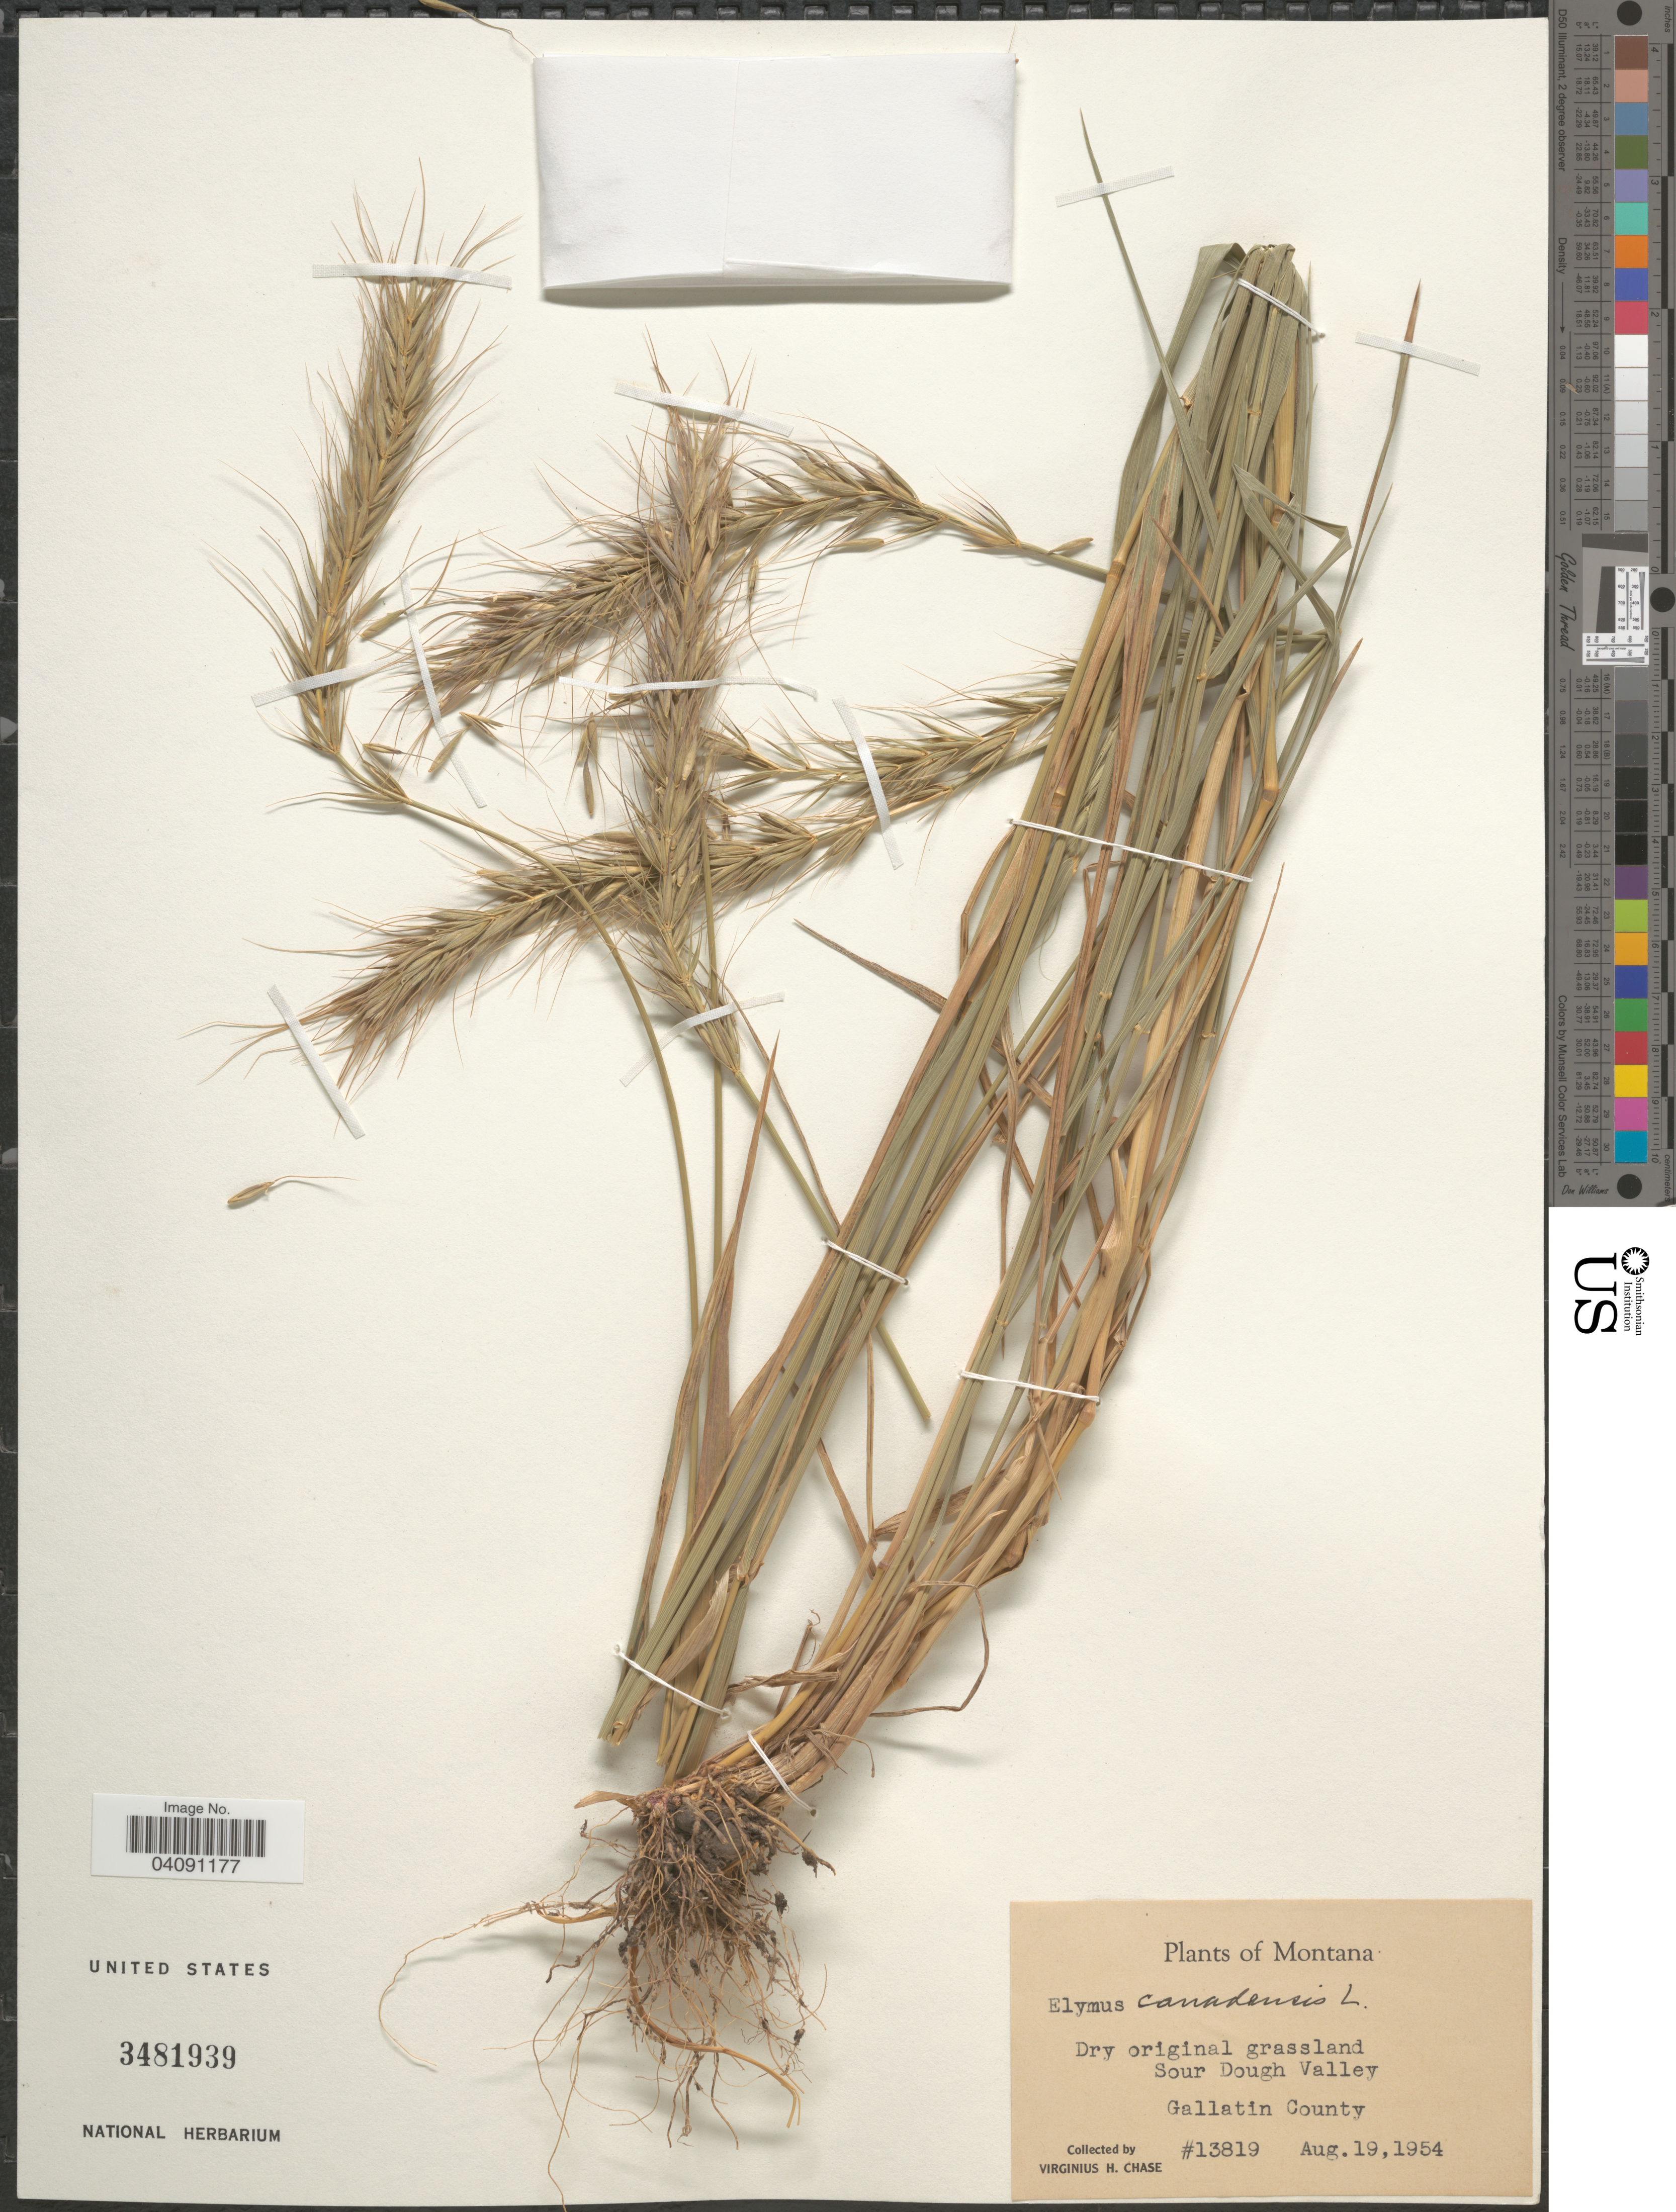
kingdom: Plantae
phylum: Tracheophyta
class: Liliopsida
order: Poales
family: Poaceae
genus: Elymus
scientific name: Elymus canadensis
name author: L.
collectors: V. H. Chase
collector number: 13819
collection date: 1954-08-19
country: United States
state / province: Montana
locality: Dry original grassland. Sour Dough Valley. Gallatin County.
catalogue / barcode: US 3481939